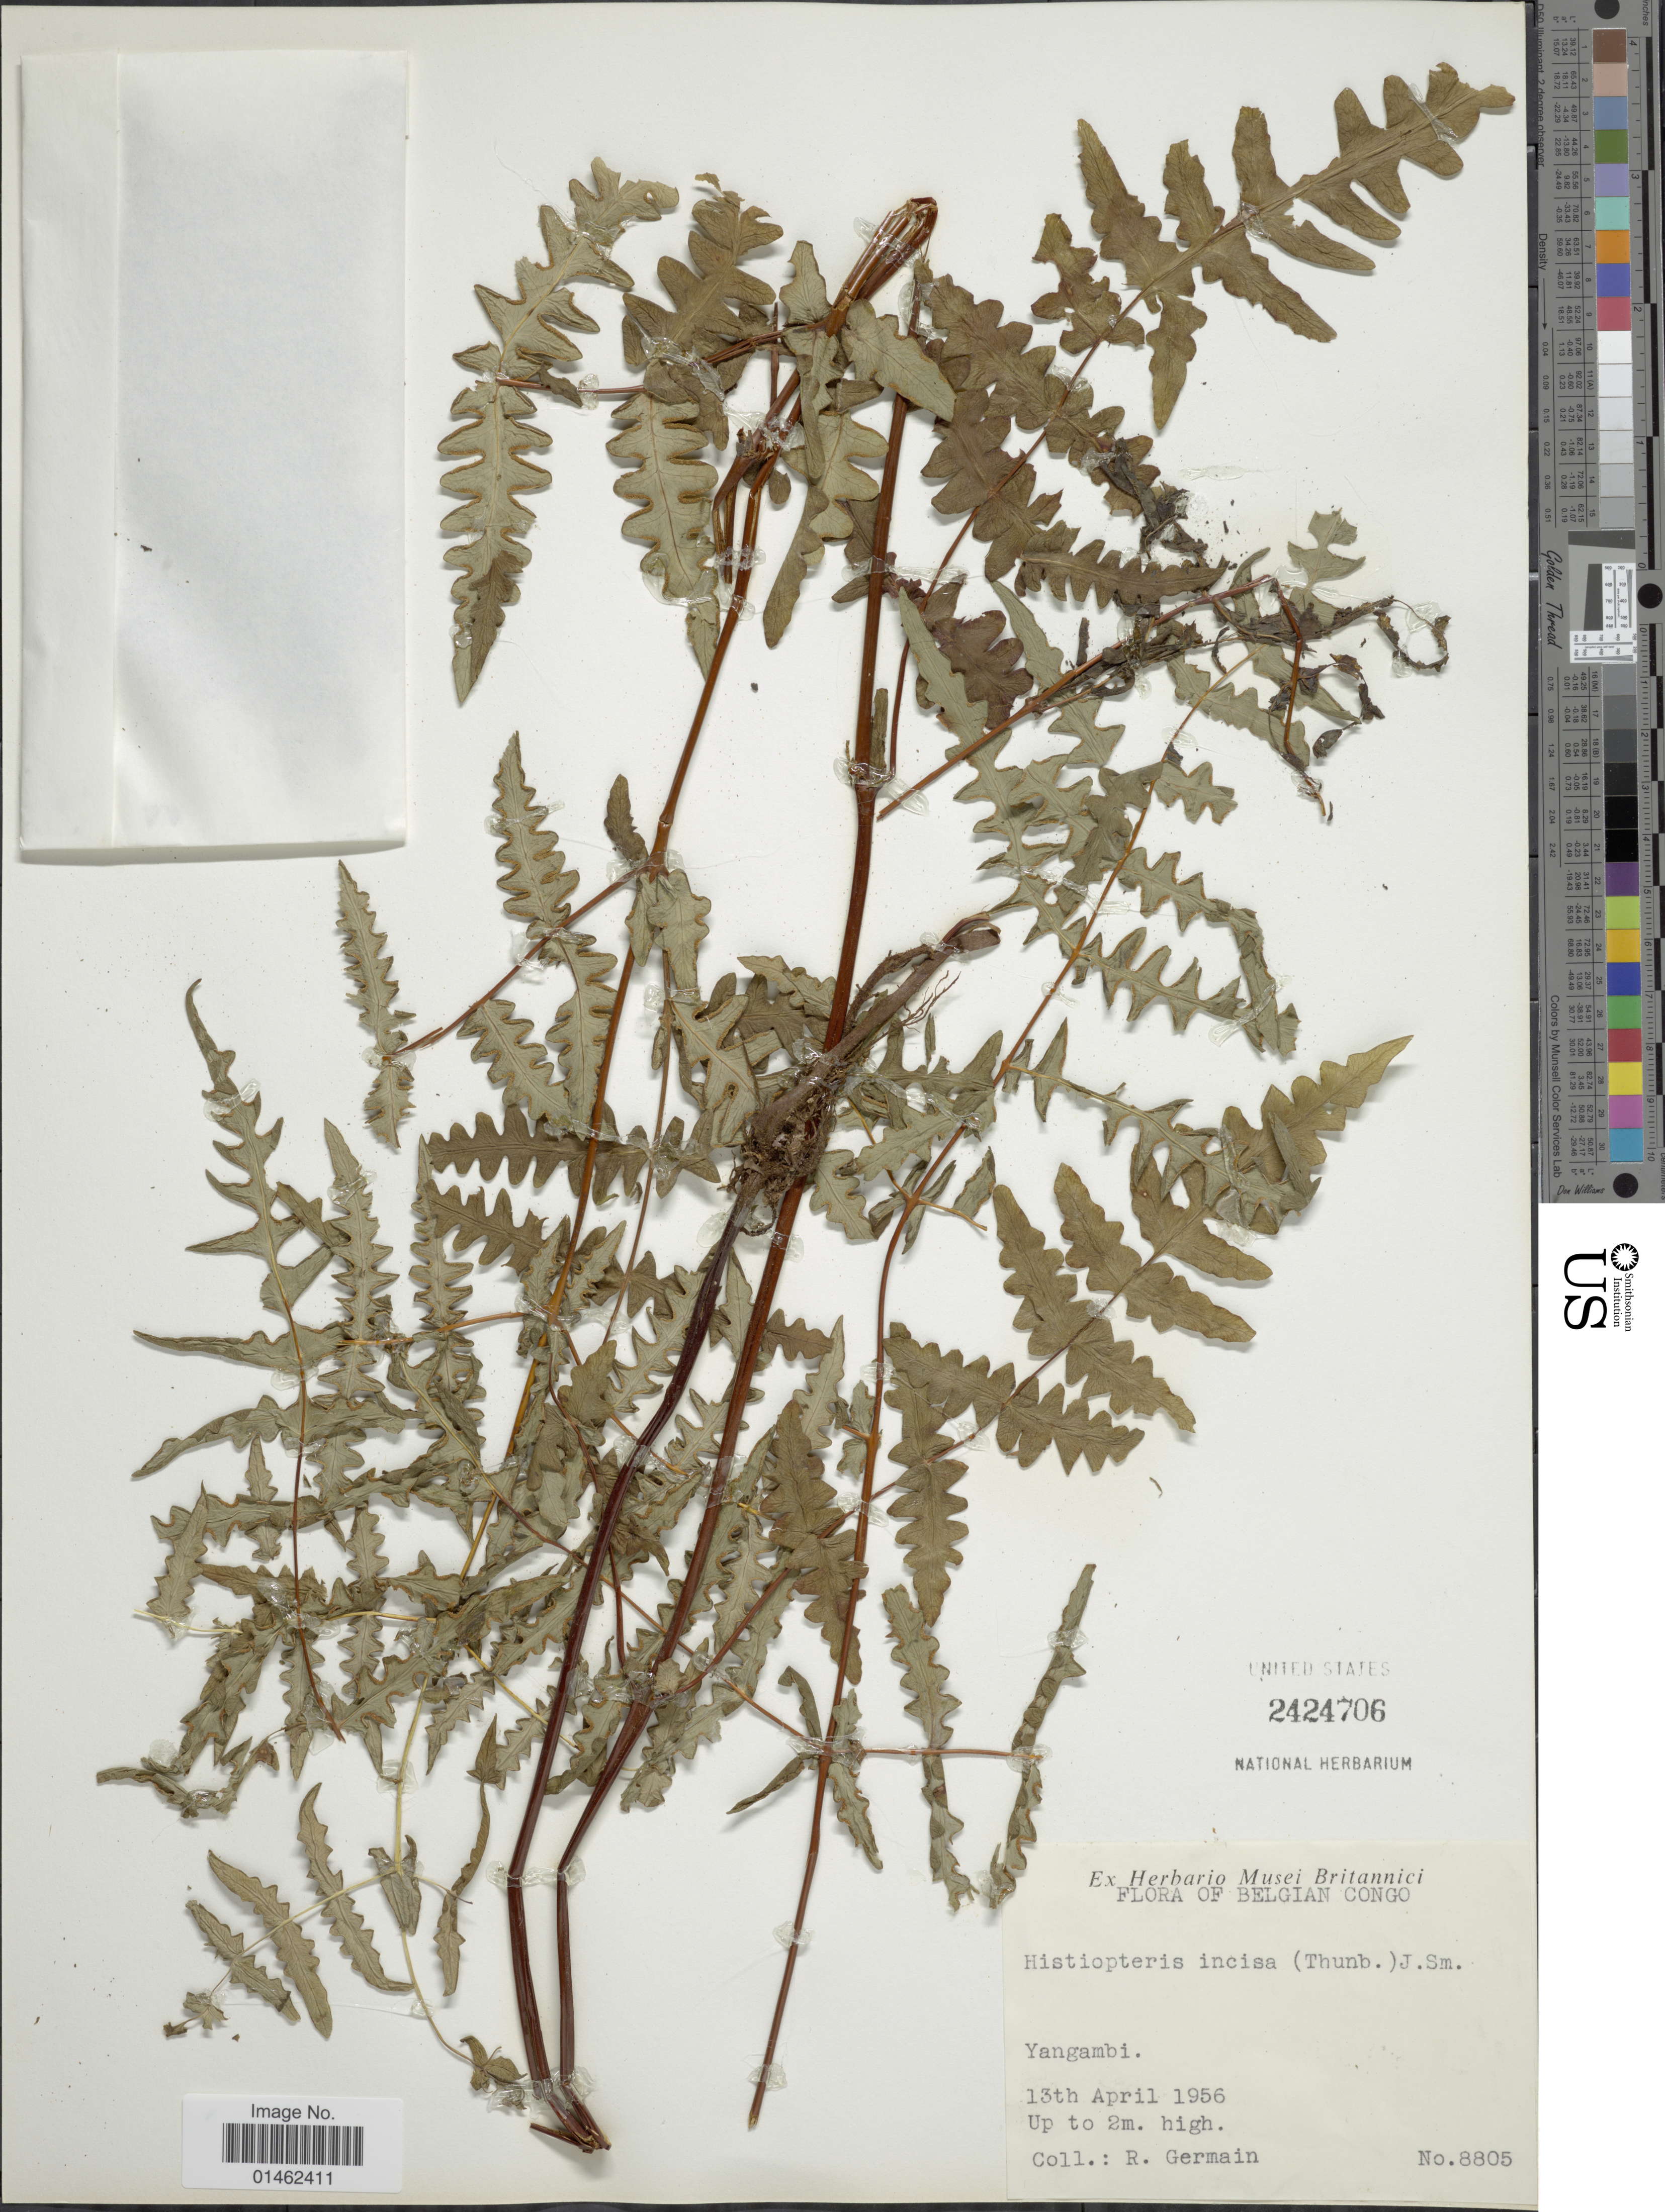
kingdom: Plantae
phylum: Tracheophyta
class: Polypodiopsida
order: Polypodiales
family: Dennstaedtiaceae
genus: Histiopteris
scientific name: Histiopteris incisa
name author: (Thunb.) J. Sm.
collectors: R. Germain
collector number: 8805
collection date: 1956-04-13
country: Congo, Democratic Republic of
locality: Yangambi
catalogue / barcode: US 2424706